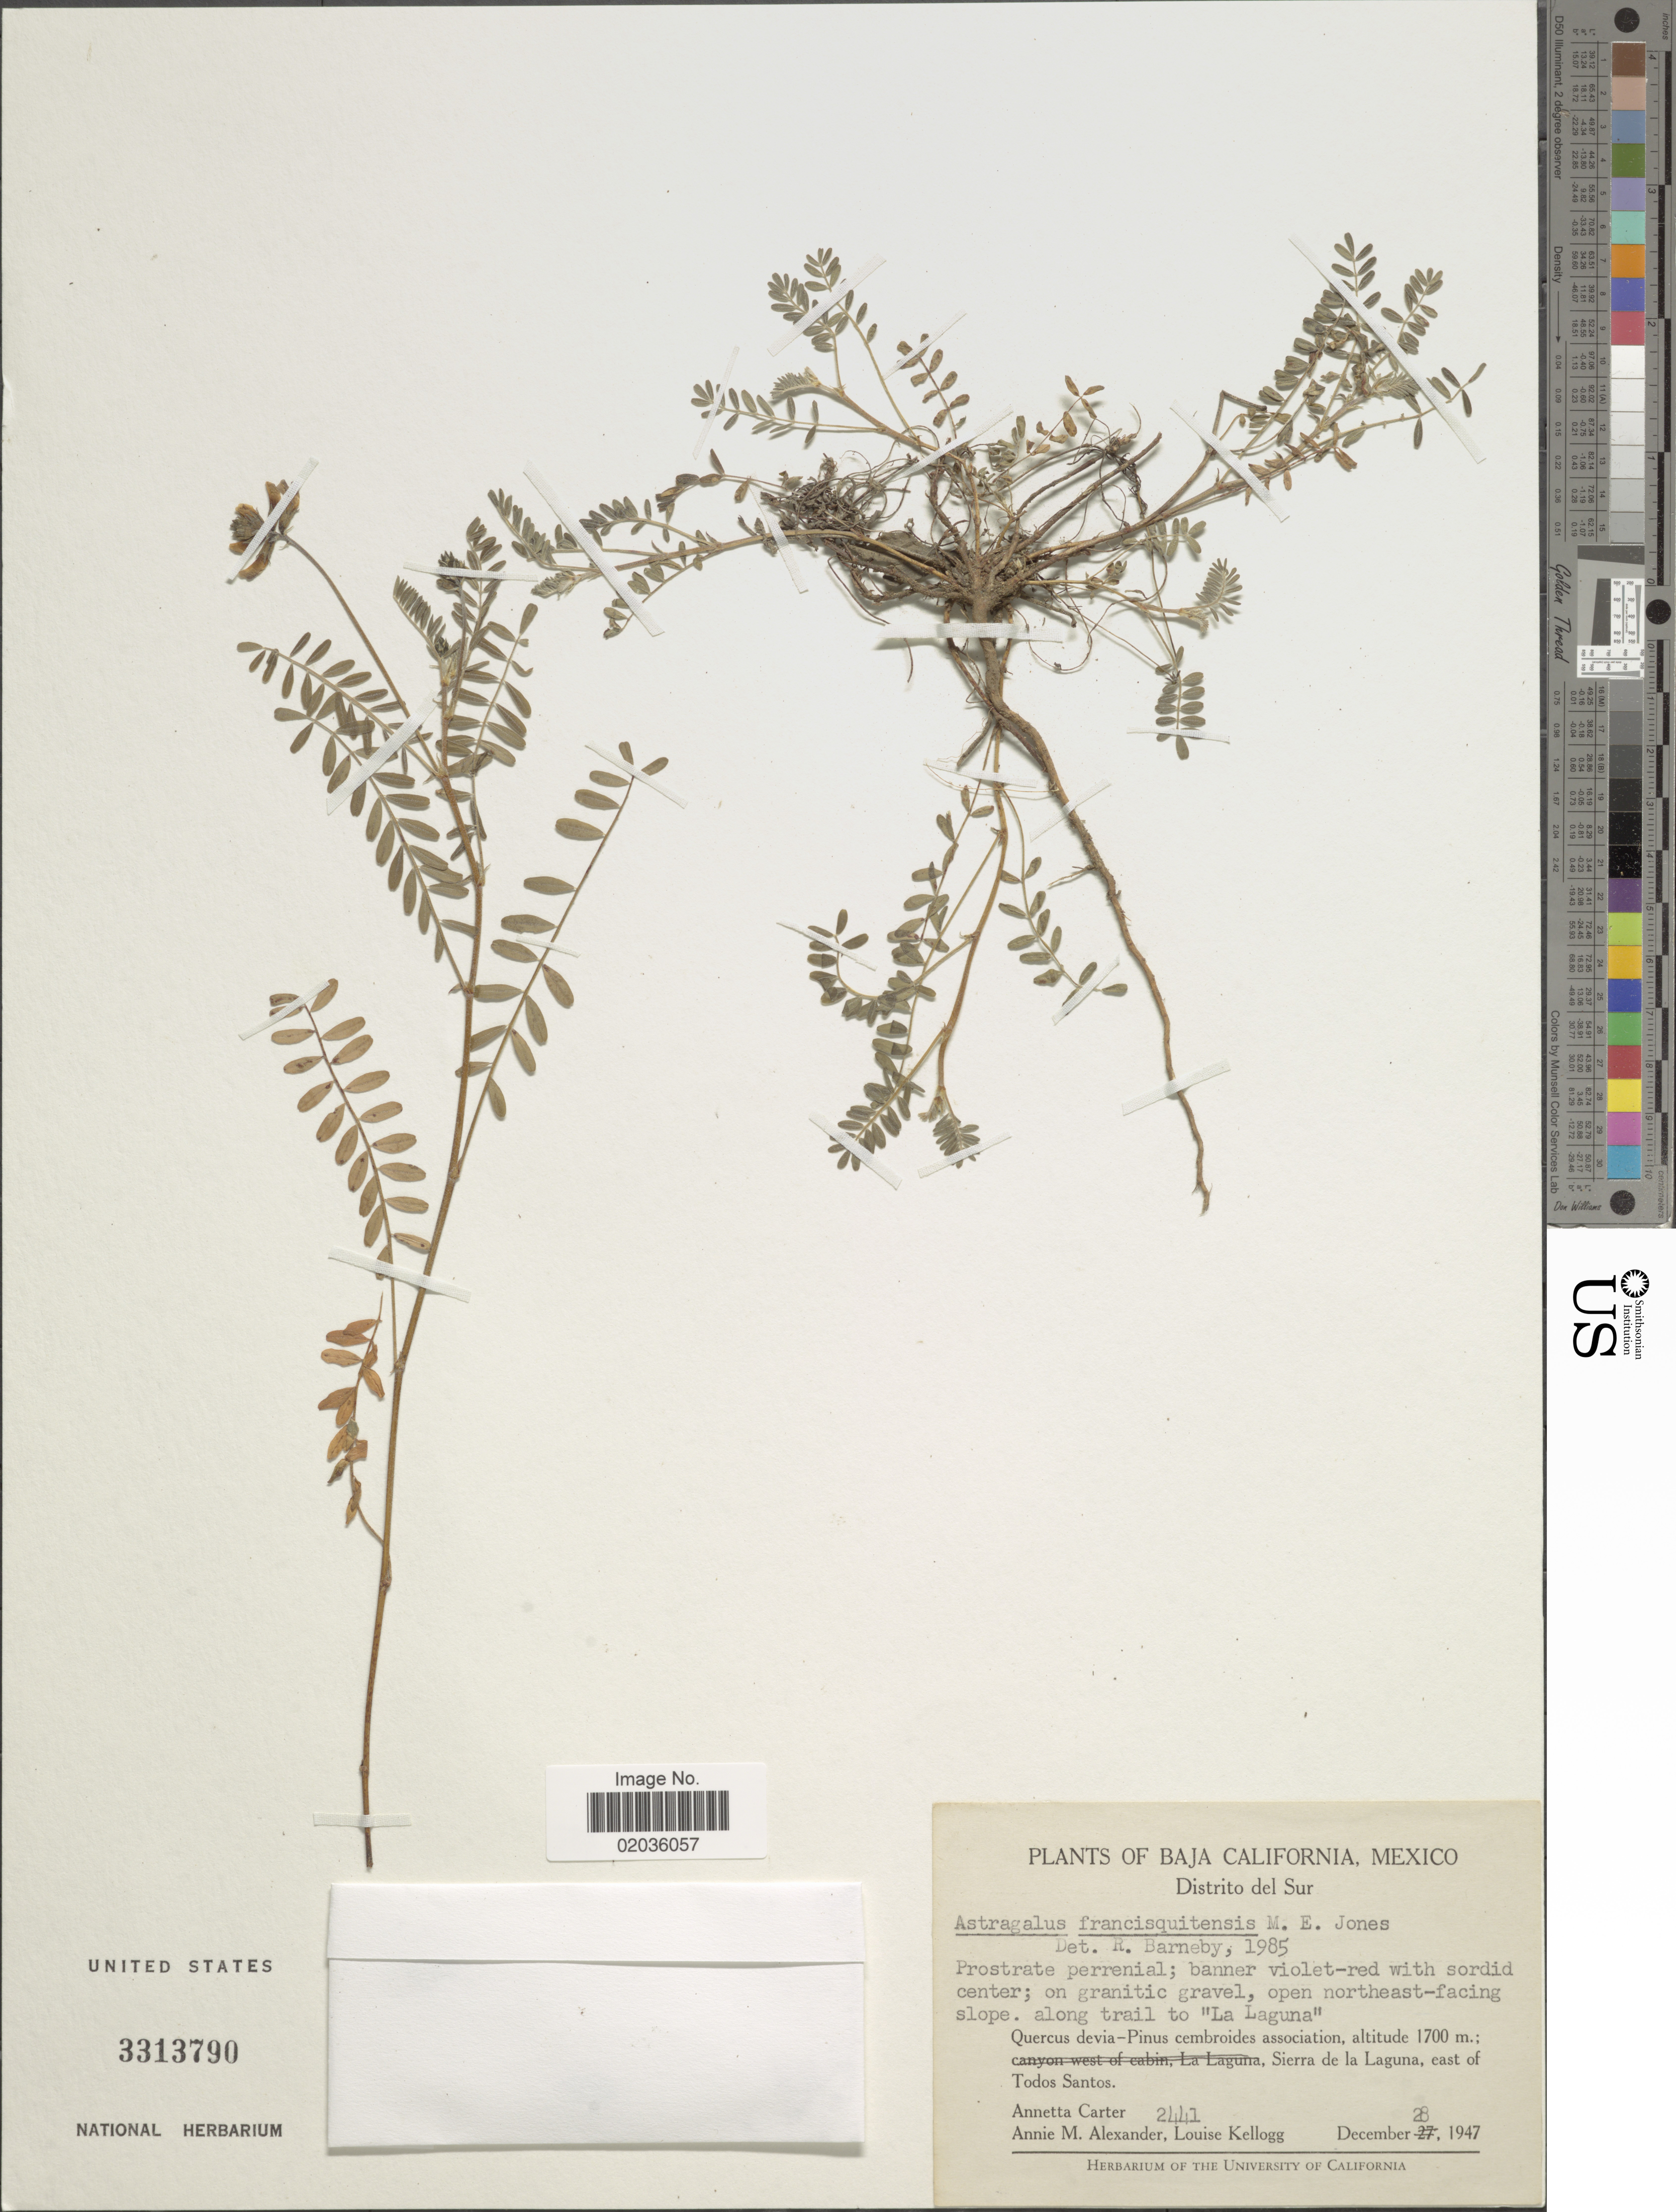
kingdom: Plantae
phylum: Tracheophyta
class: Magnoliopsida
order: Fabales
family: Fabaceae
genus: Astragalus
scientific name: Astragalus francisquitensis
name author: M.E. Jones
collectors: A. Carter, A. M. Alexander & L. Kellogg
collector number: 2441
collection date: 1947-12-28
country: Mexico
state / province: Baja California Sur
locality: Baja California, Mexico, Distrito del Sur. Open northeast-facing slope, along trail to "La laguna", Sierra de la Laguna, east of Todos Santos.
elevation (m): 1700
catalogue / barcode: US 3313790